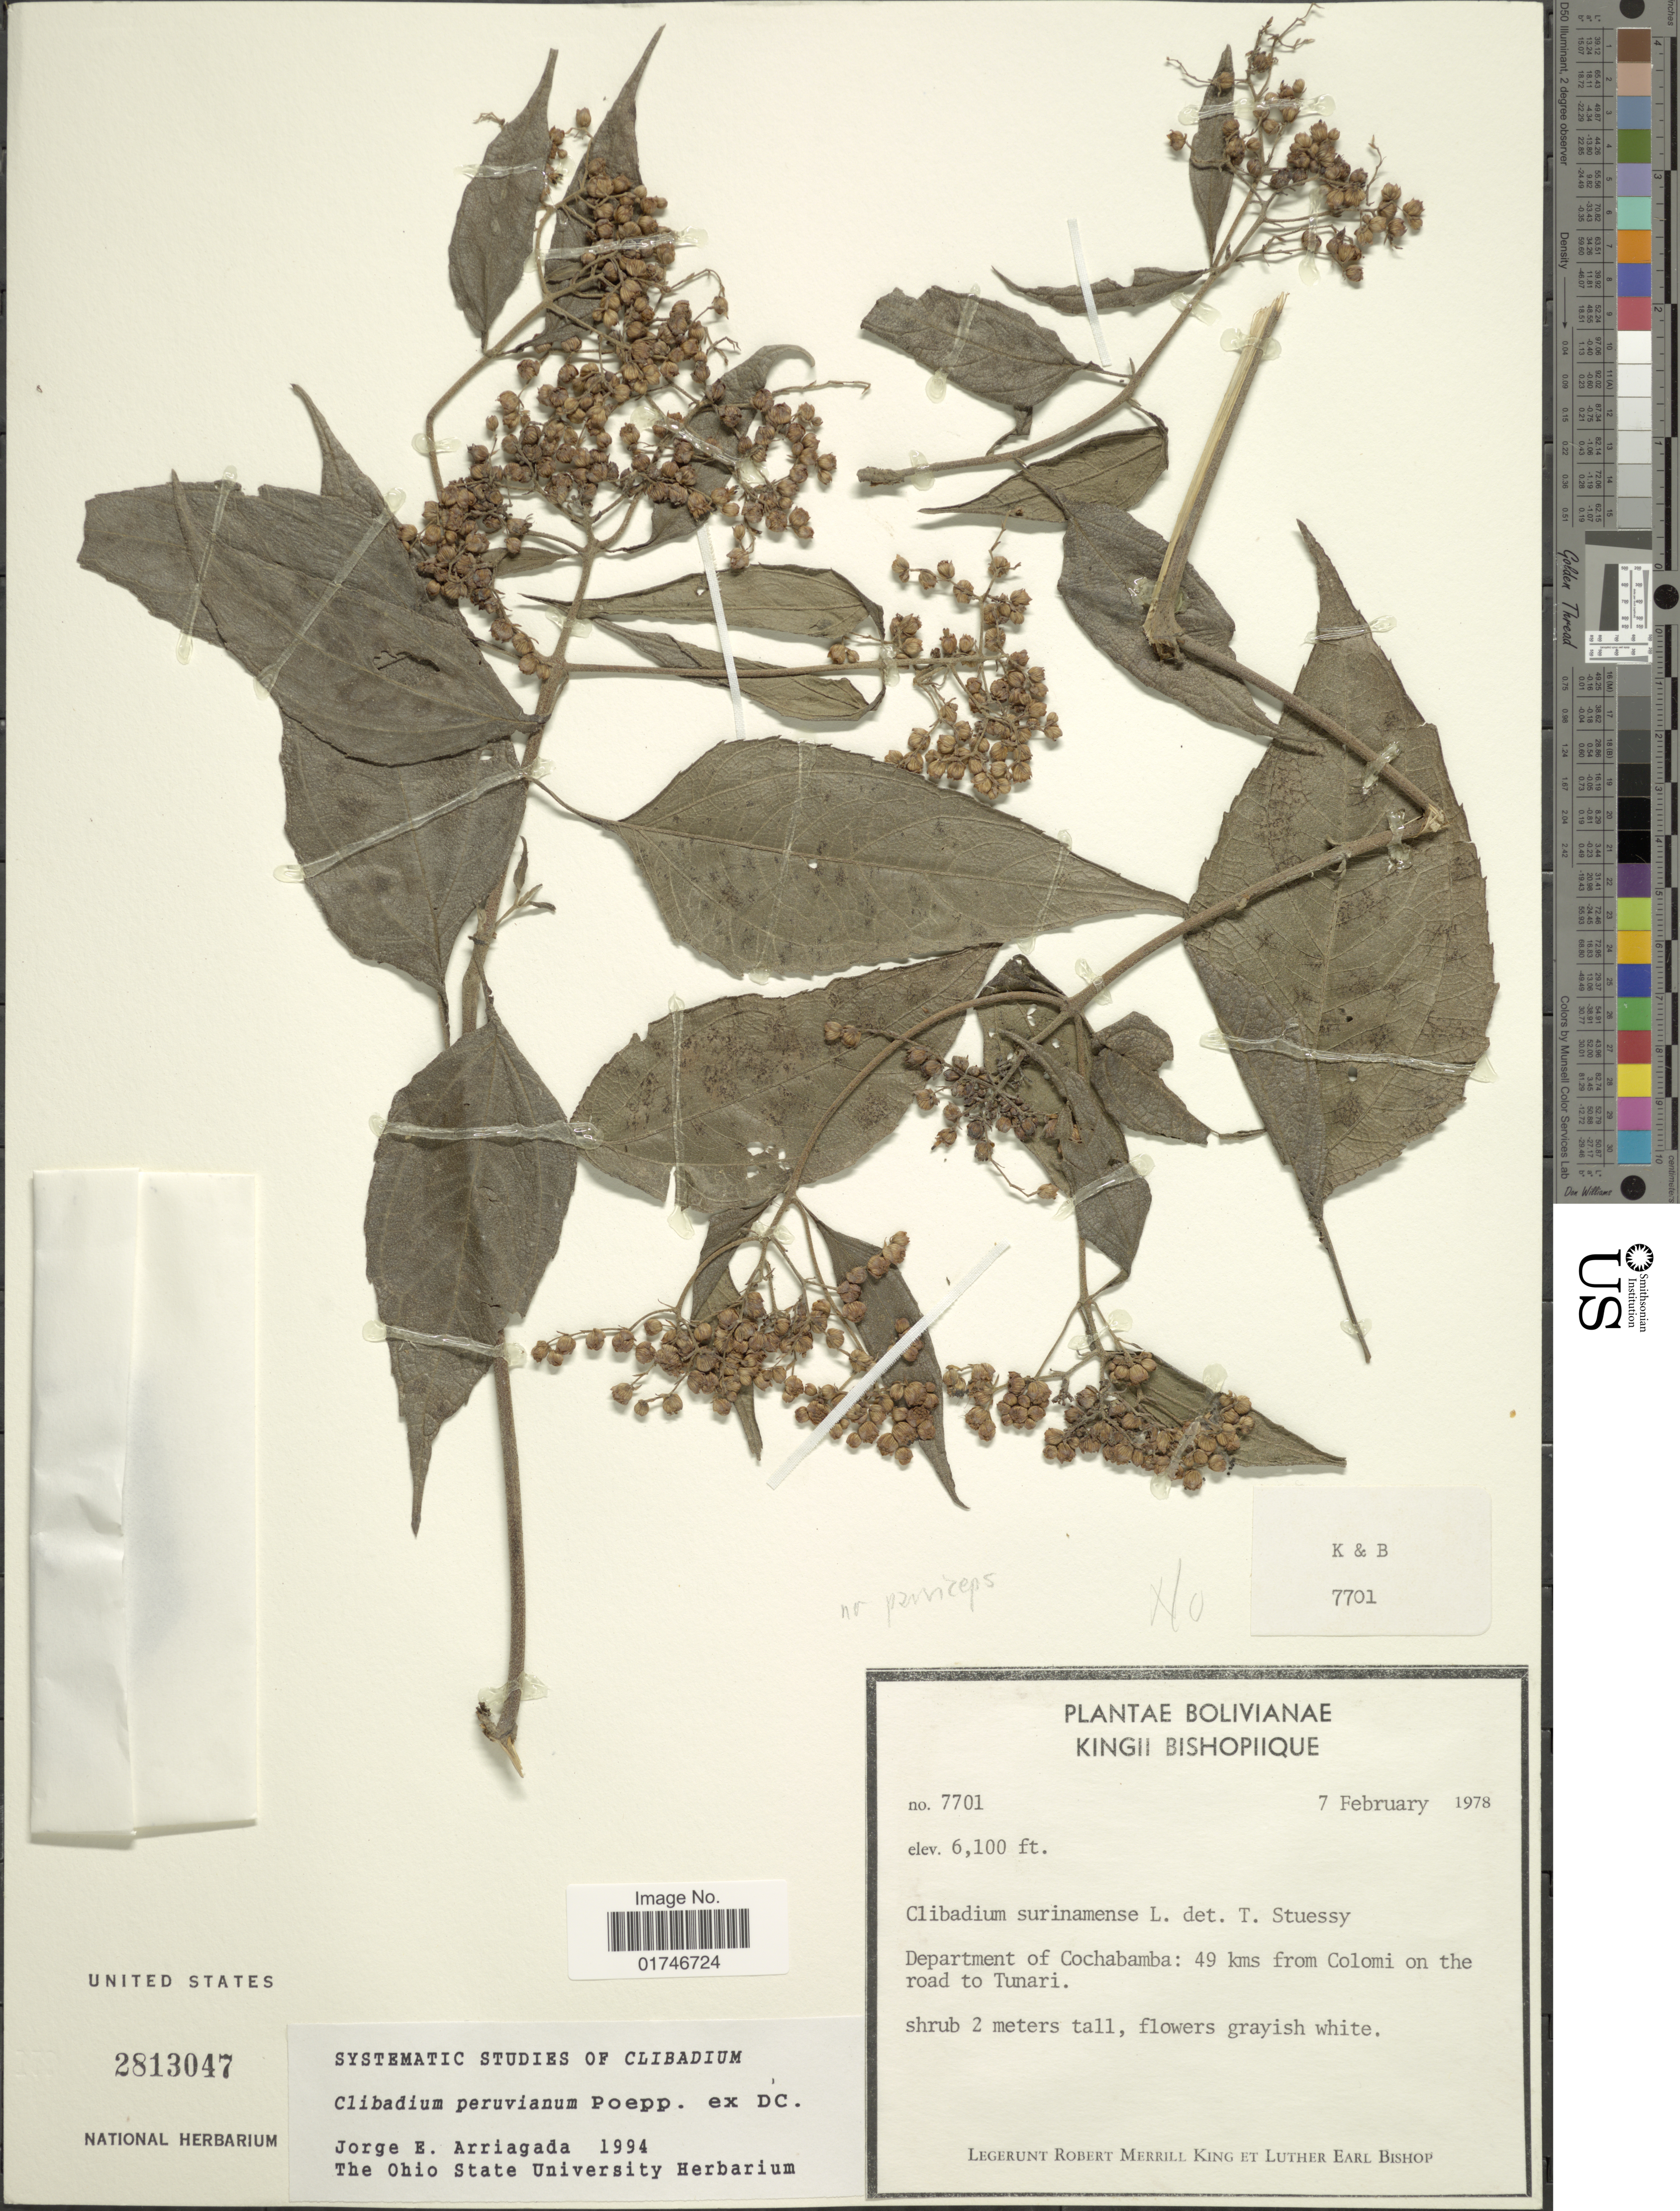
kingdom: Plantae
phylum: Tracheophyta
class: Magnoliopsida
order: Asterales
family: Asteraceae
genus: Clibadium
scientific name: Clibadium peruvianum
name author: Poepp.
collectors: R. M. King & L. E. Bishop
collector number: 7701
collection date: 1978-02-07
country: Bolivia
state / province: Cochabamba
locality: Department of Cochabamba: 49 kms from Colomi on the road to Tunari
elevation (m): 1859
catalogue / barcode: US 2813047